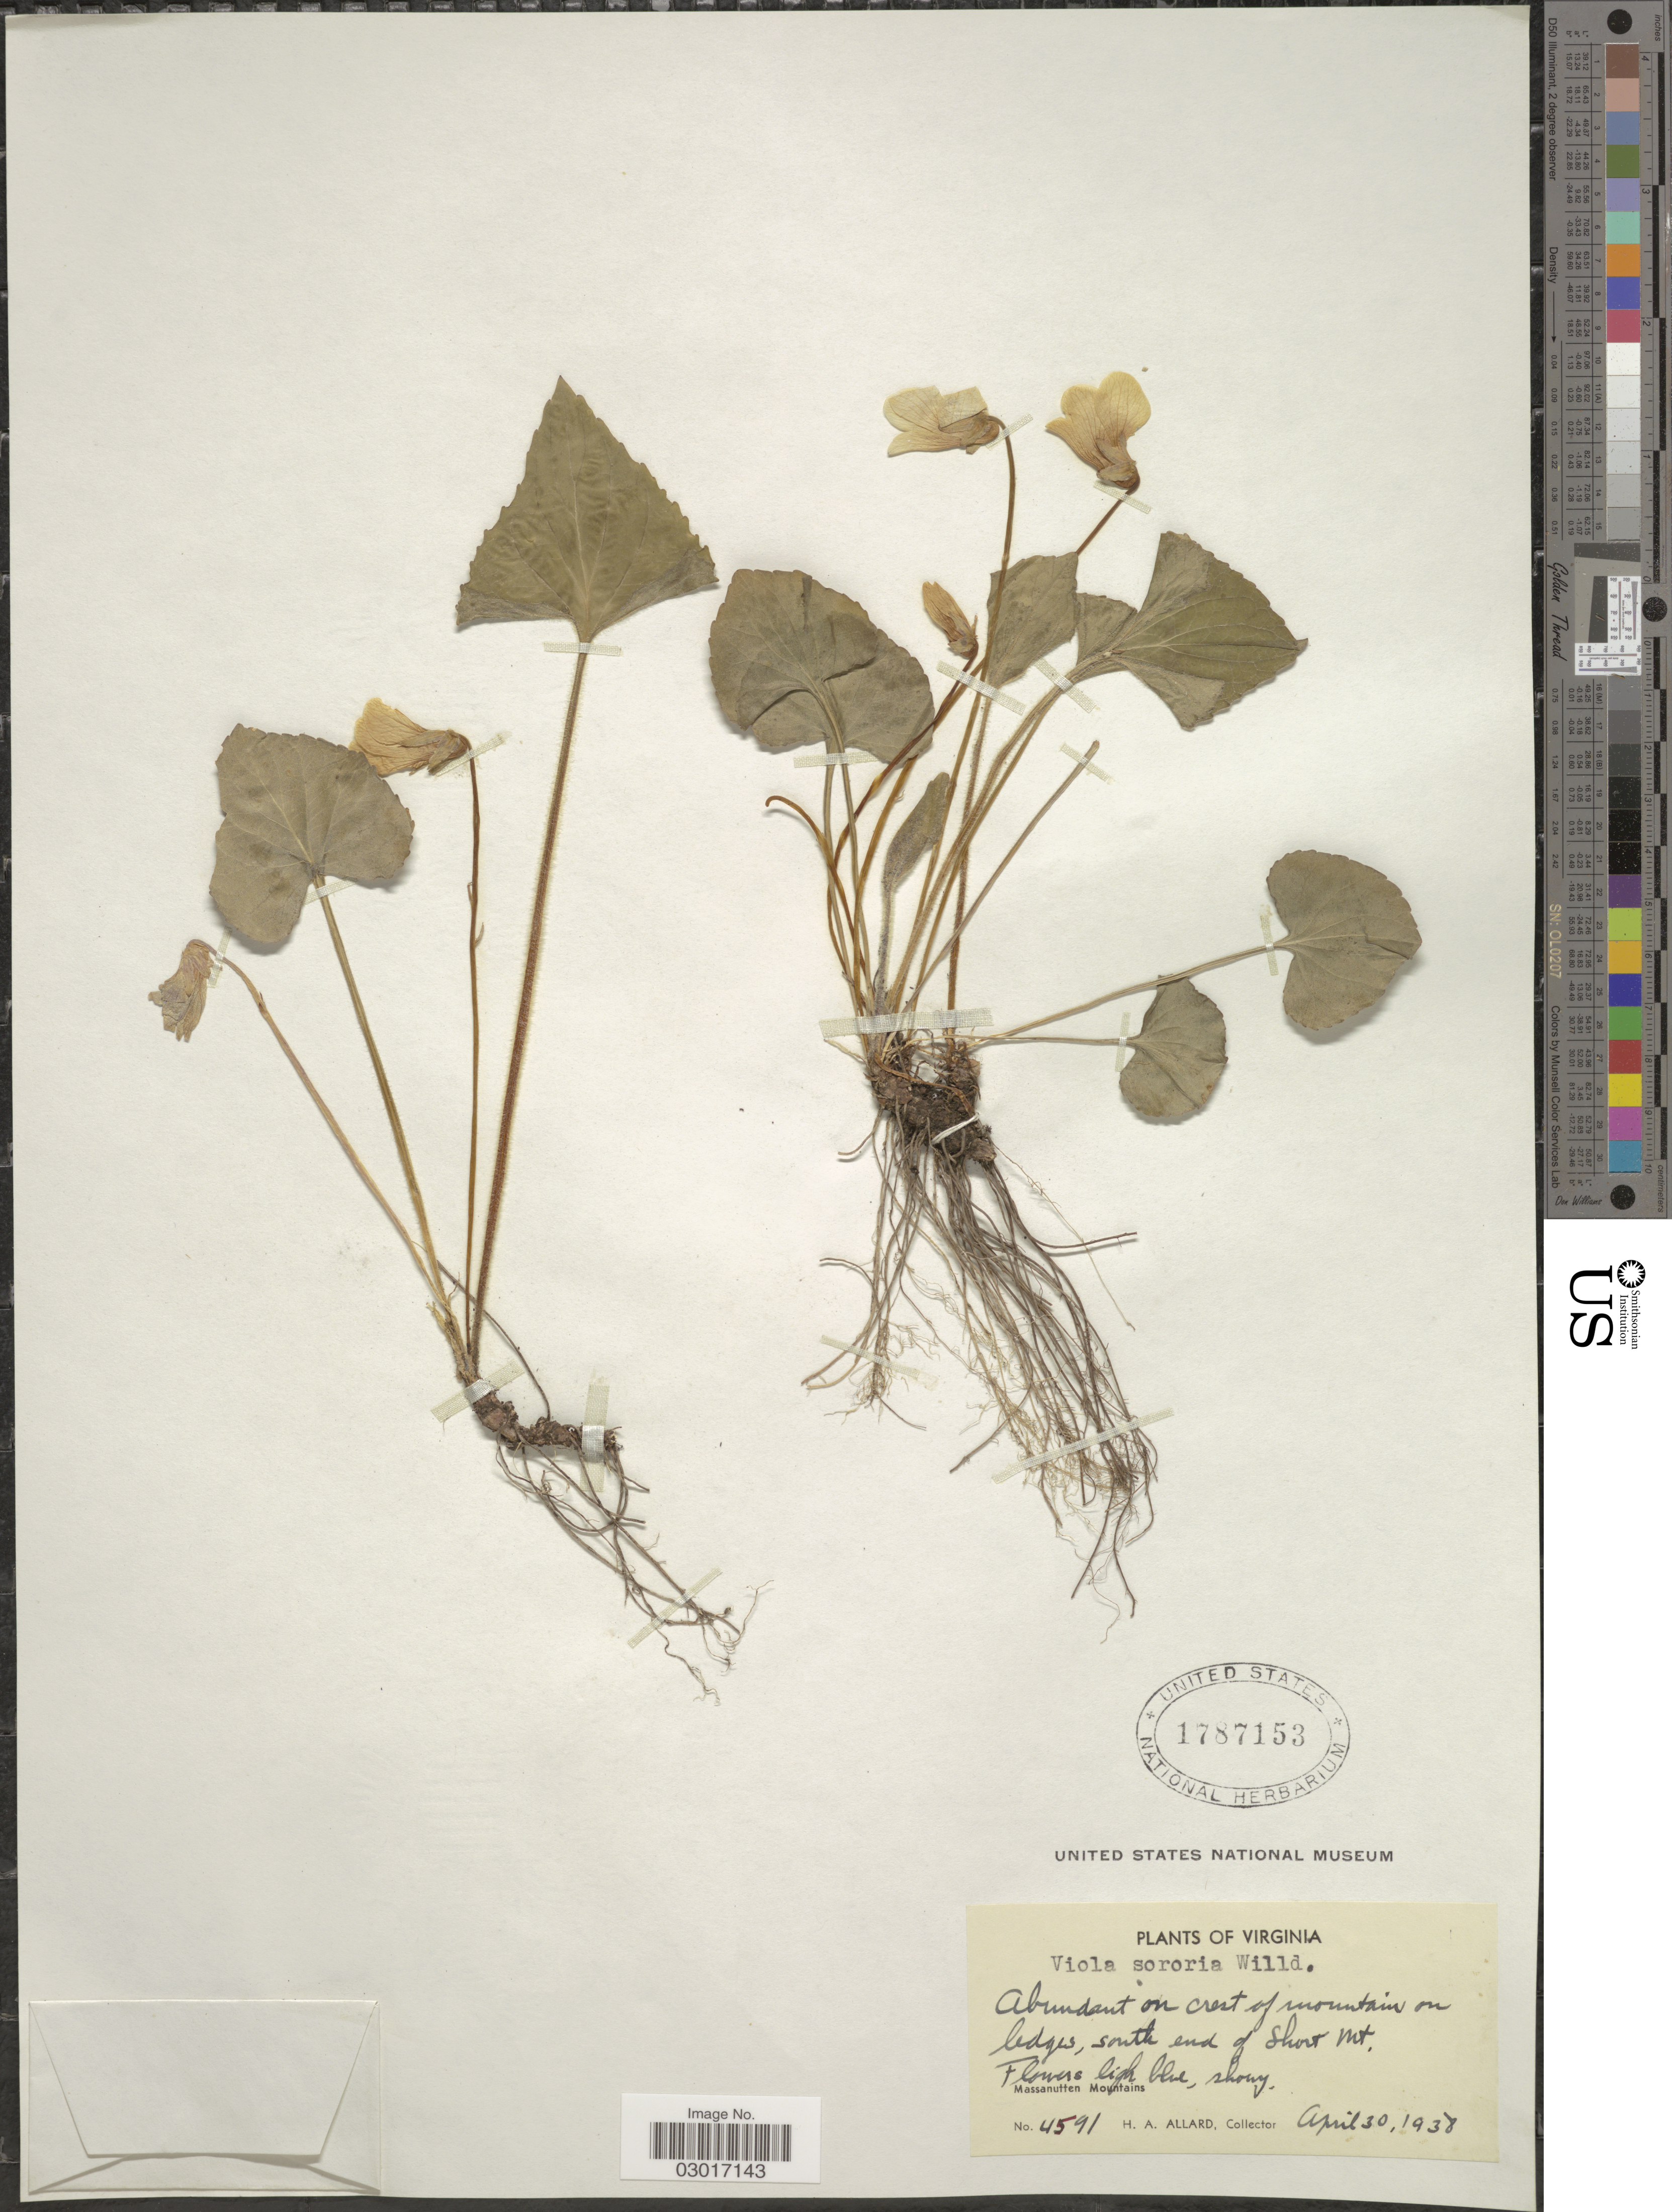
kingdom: Plantae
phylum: Tracheophyta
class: Magnoliopsida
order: Malpighiales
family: Violaceae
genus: Viola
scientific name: Viola sororia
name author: Willd.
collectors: H. A. Allard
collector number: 4591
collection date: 1938-04-30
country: United States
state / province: Virginia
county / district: Shenandoah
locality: Abundant on crest of mountain on ledges, south end of Short Mt. Massanutten Mountains.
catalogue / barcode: US 1787153